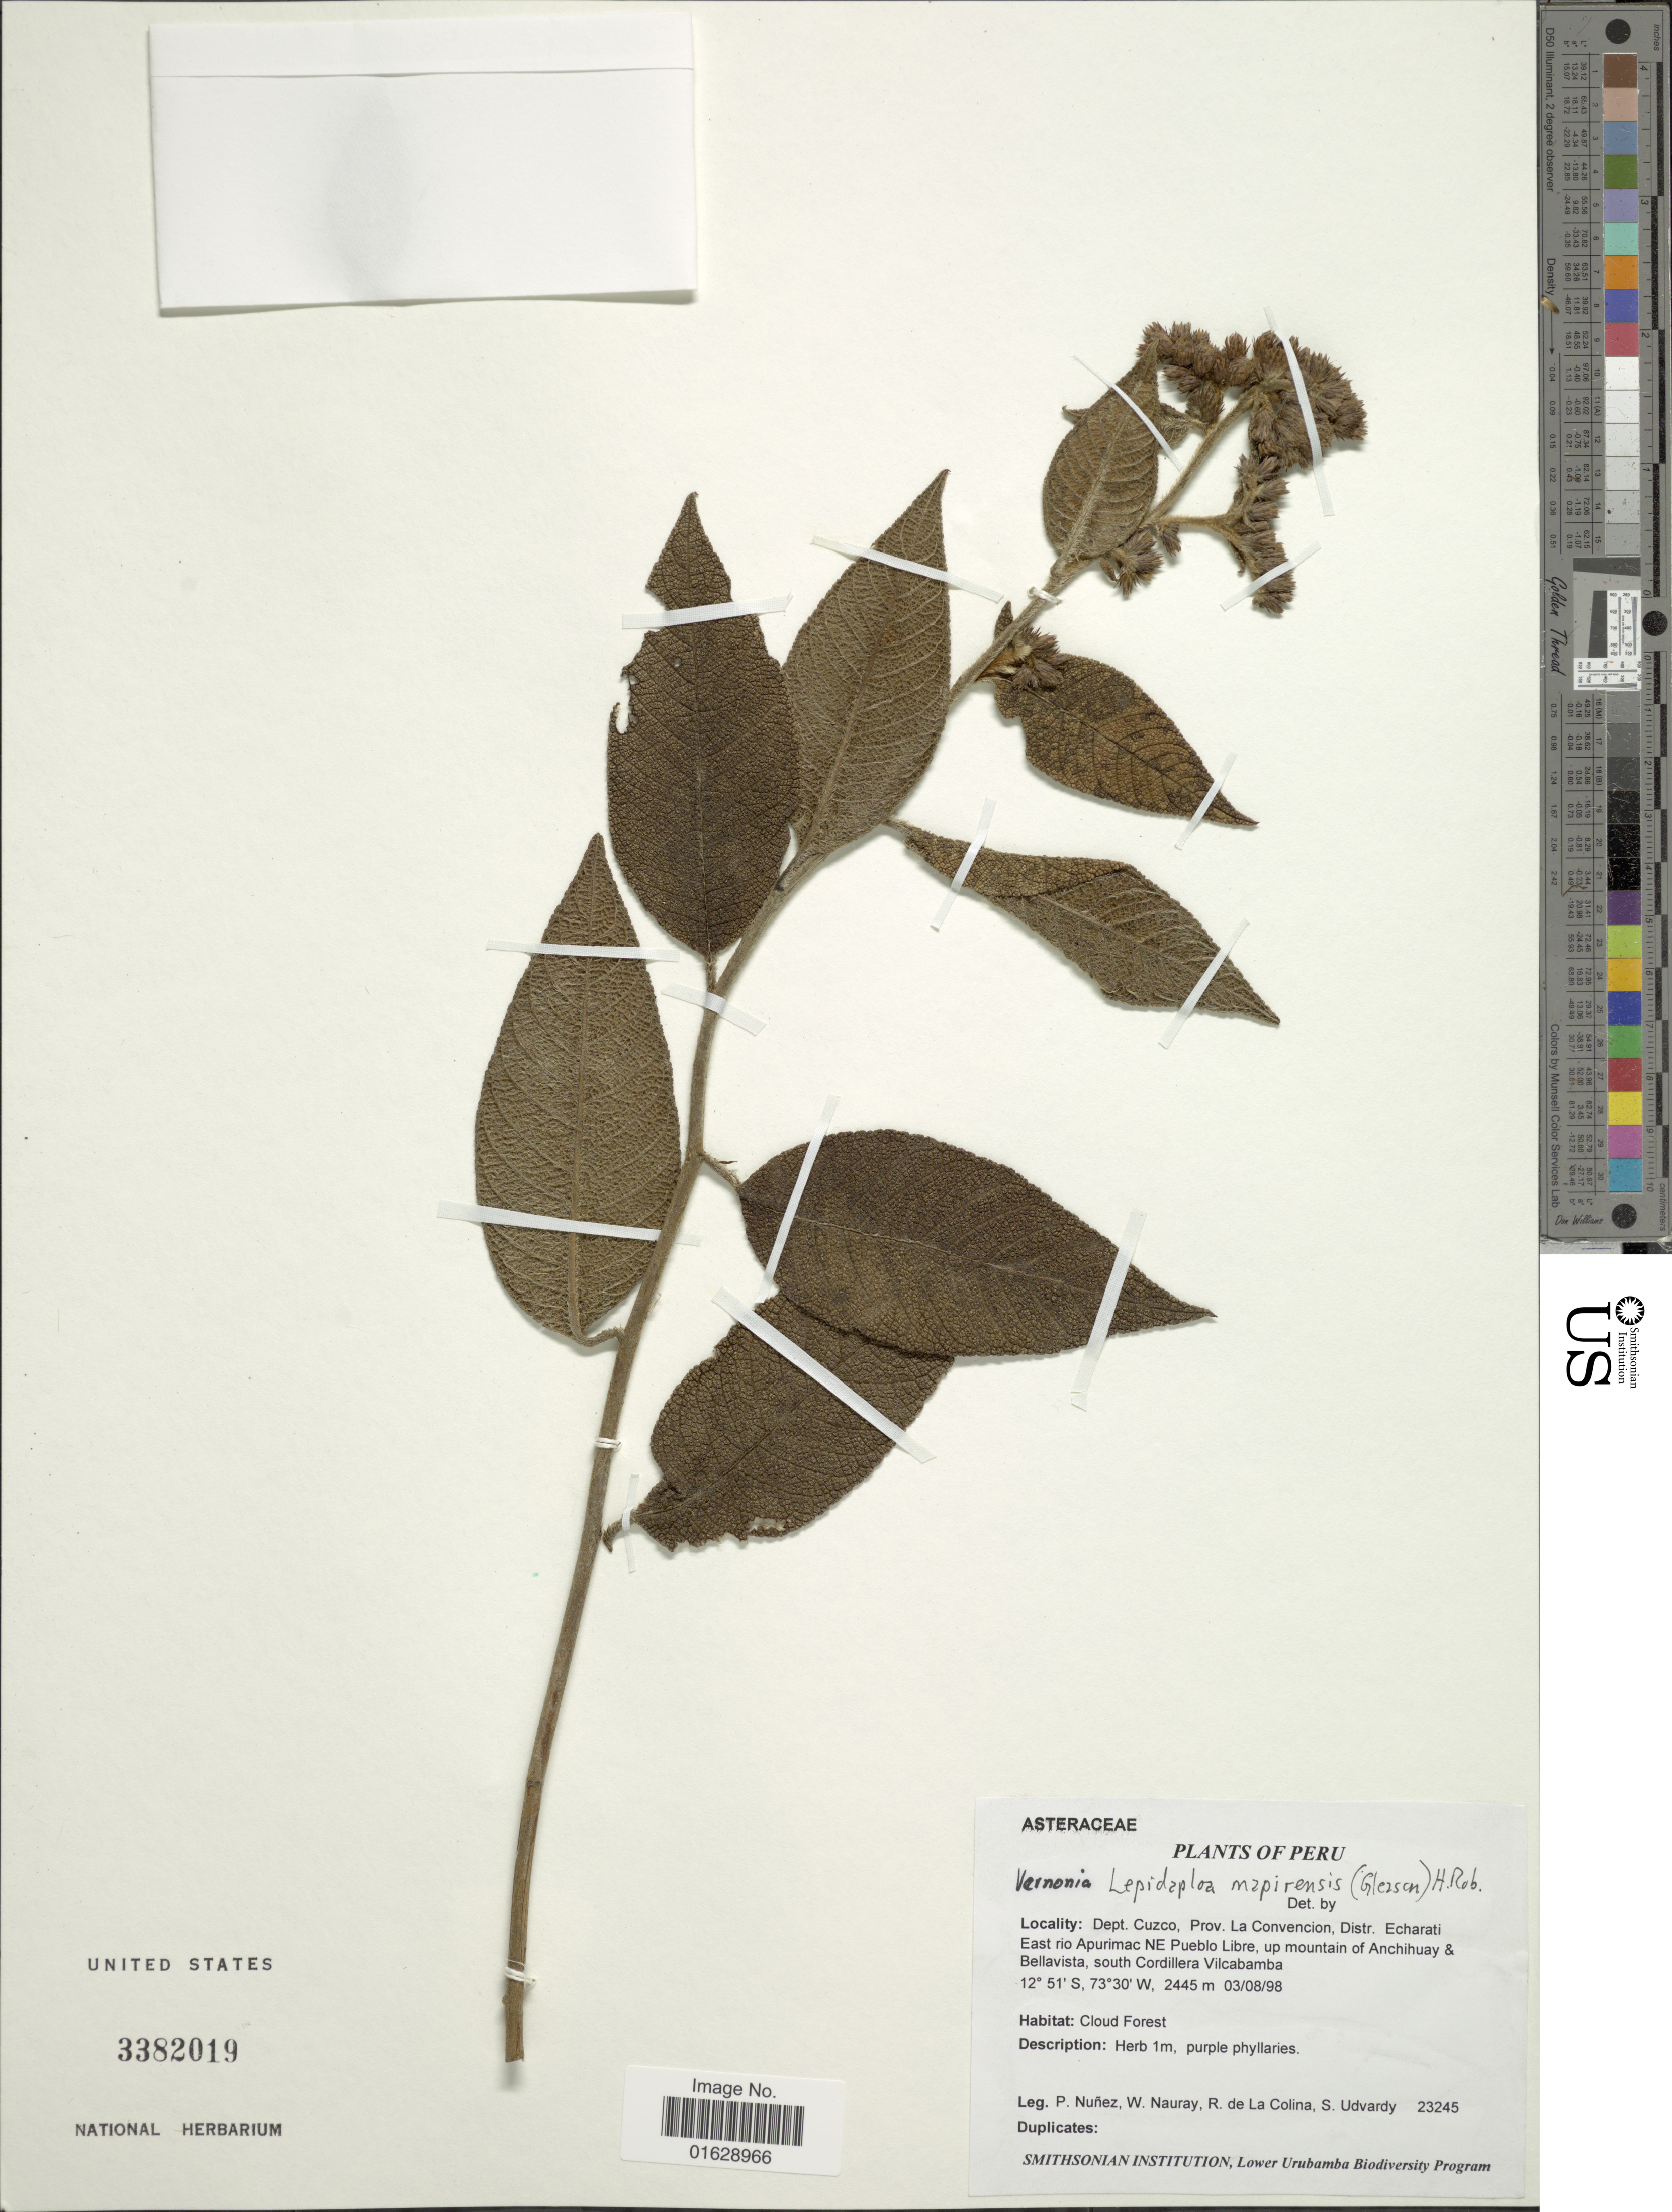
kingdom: Plantae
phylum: Tracheophyta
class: Magnoliopsida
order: Asterales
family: Asteraceae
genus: Lepidaploa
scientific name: Lepidaploa mapirensis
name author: (Gleason) H. Rob.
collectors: P. Nuñez V., W. Nauray, R. de La Colina & S. Udvardy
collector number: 23245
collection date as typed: Transcribed d/m/y: 3/8/98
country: Peru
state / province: Cusco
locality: Prov. La Convencion, Distr. Echarati. East rio Apurimac NE Pueblo Libre, up mountain of Anchihuay & Bellavista, south Cordillera Vilcabamba.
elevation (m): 2445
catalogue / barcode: US 3382019